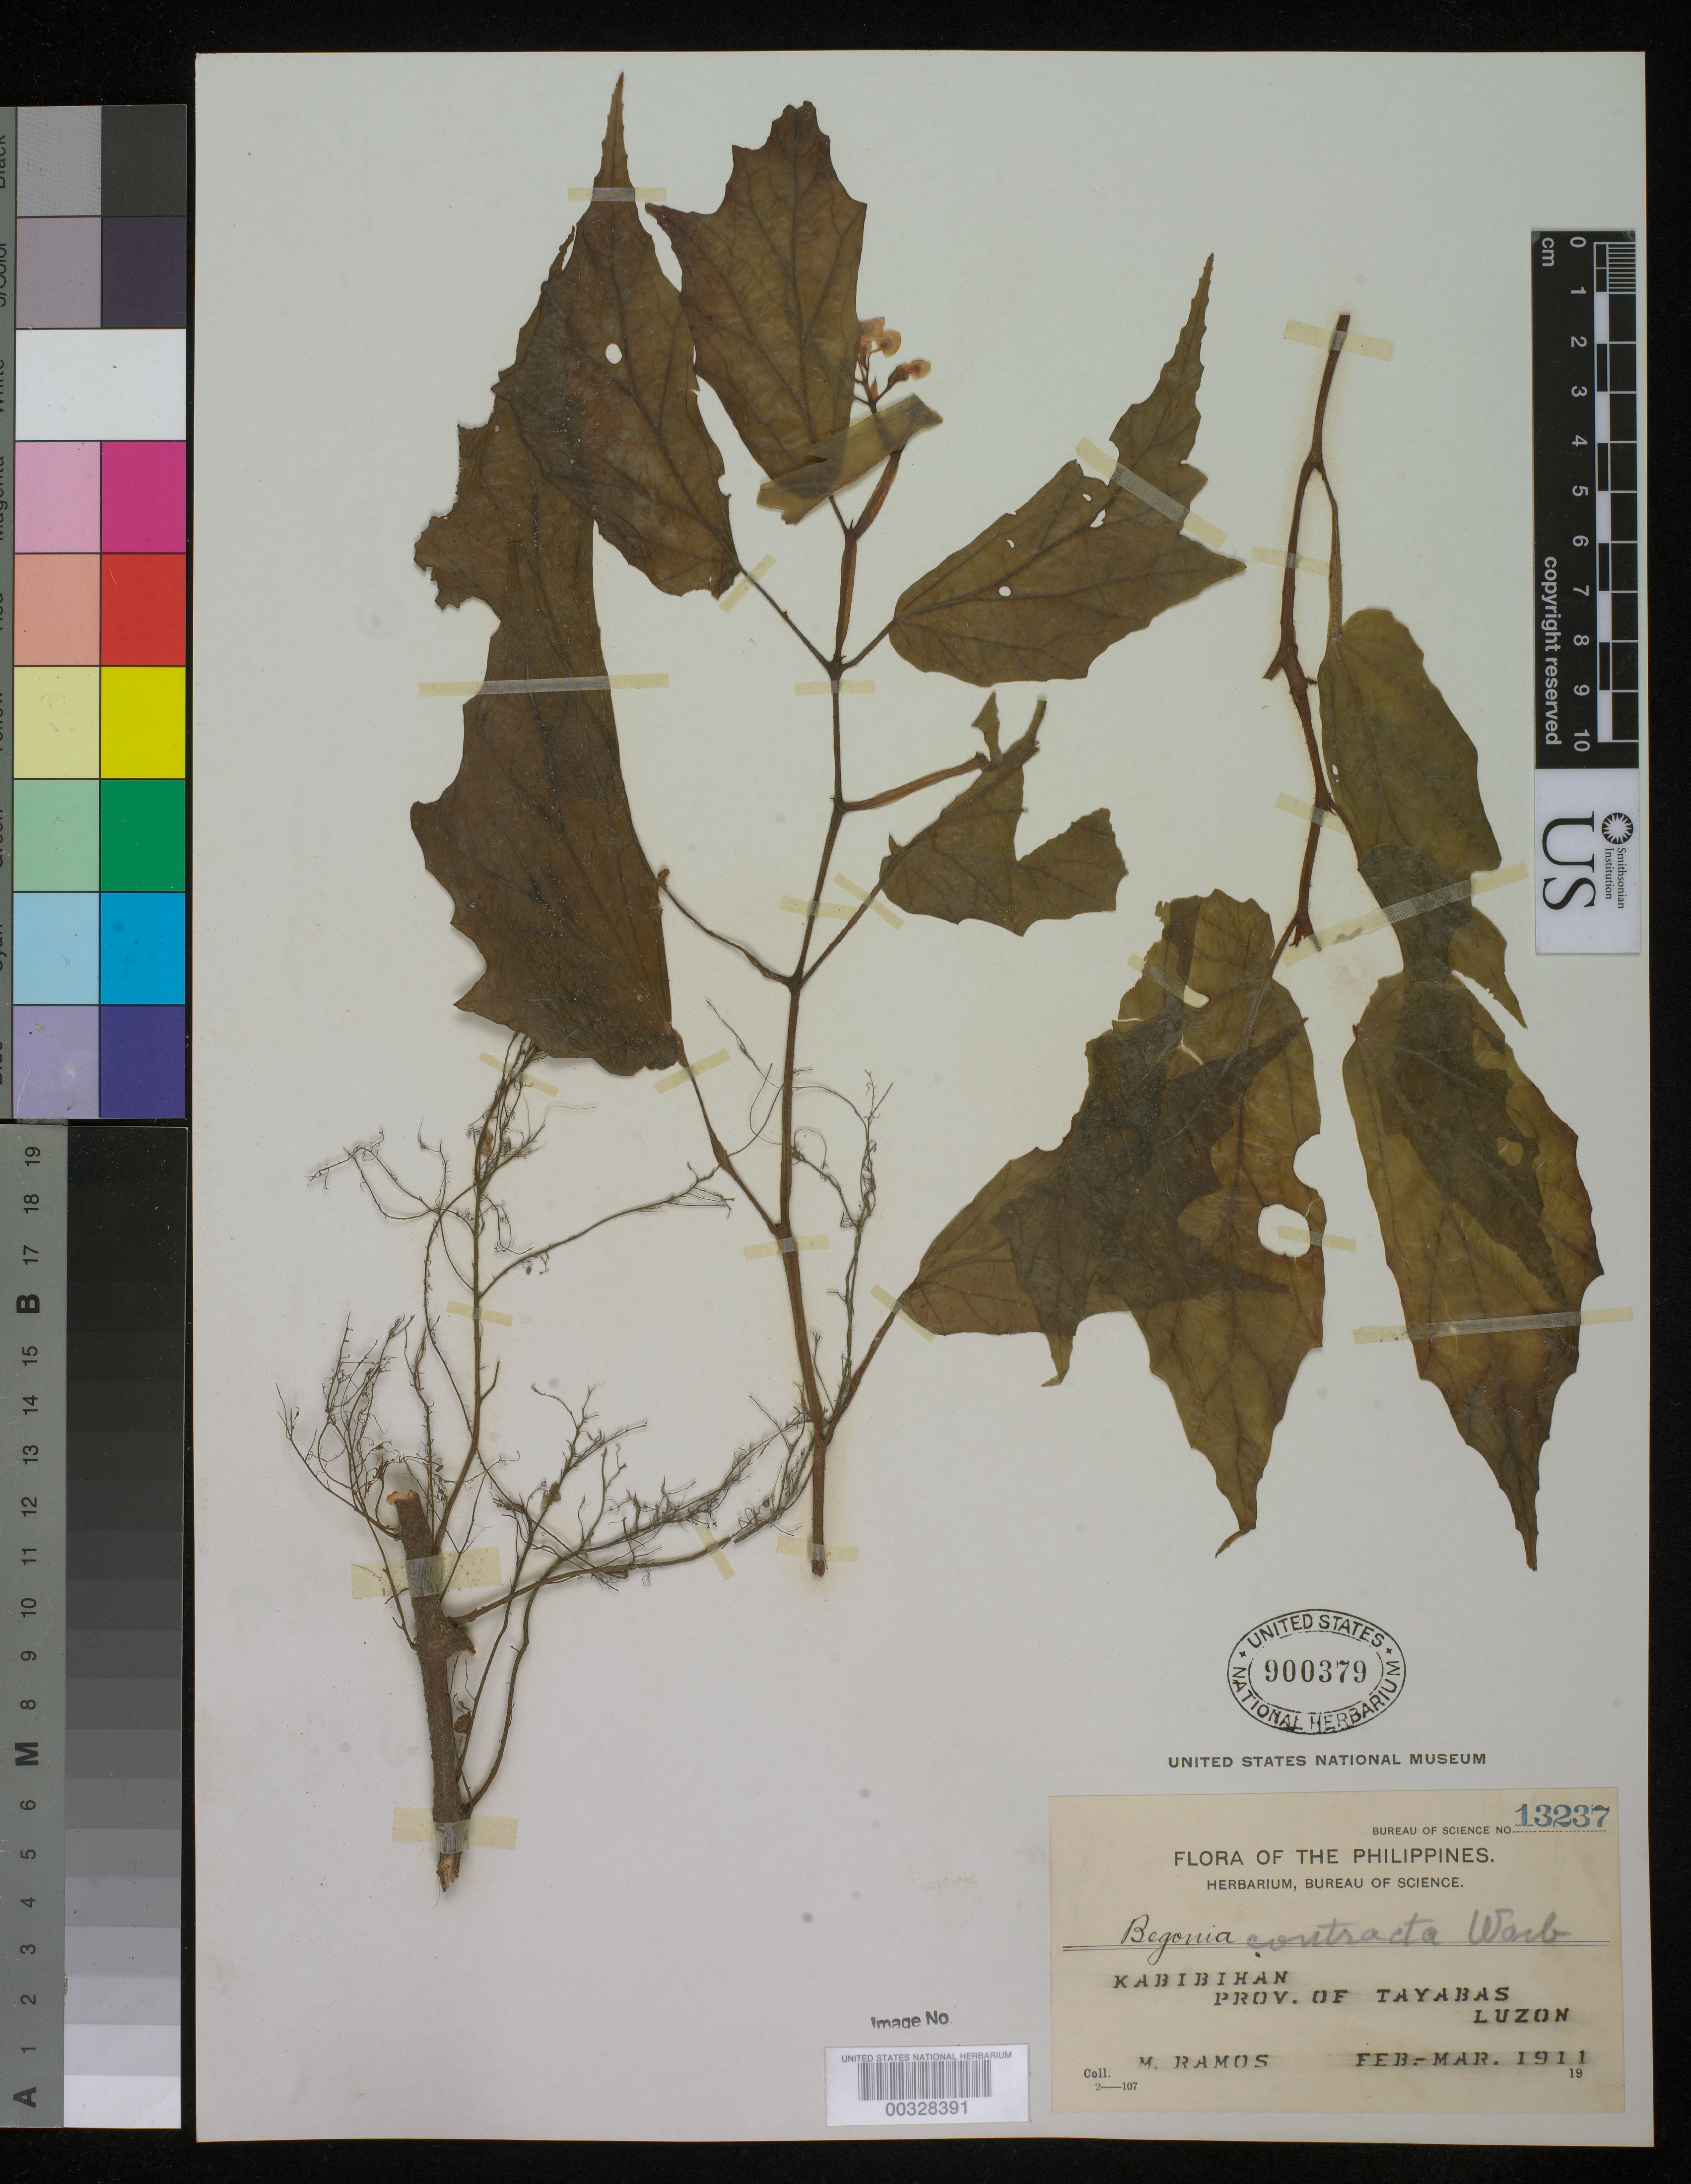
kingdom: Plantae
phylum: Tracheophyta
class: Magnoliopsida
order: Cucurbitales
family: Begoniaceae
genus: Begonia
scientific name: Begonia contracta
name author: Warb.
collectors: M. Ramos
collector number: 13237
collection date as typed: Feb 1911 to -- Mar 1911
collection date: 1911-02/1911-03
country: Philippines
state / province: Calabarzon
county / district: Quezon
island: Luzon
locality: Kabibihan, tayabas prov. [= quezon province]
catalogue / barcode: US 900379